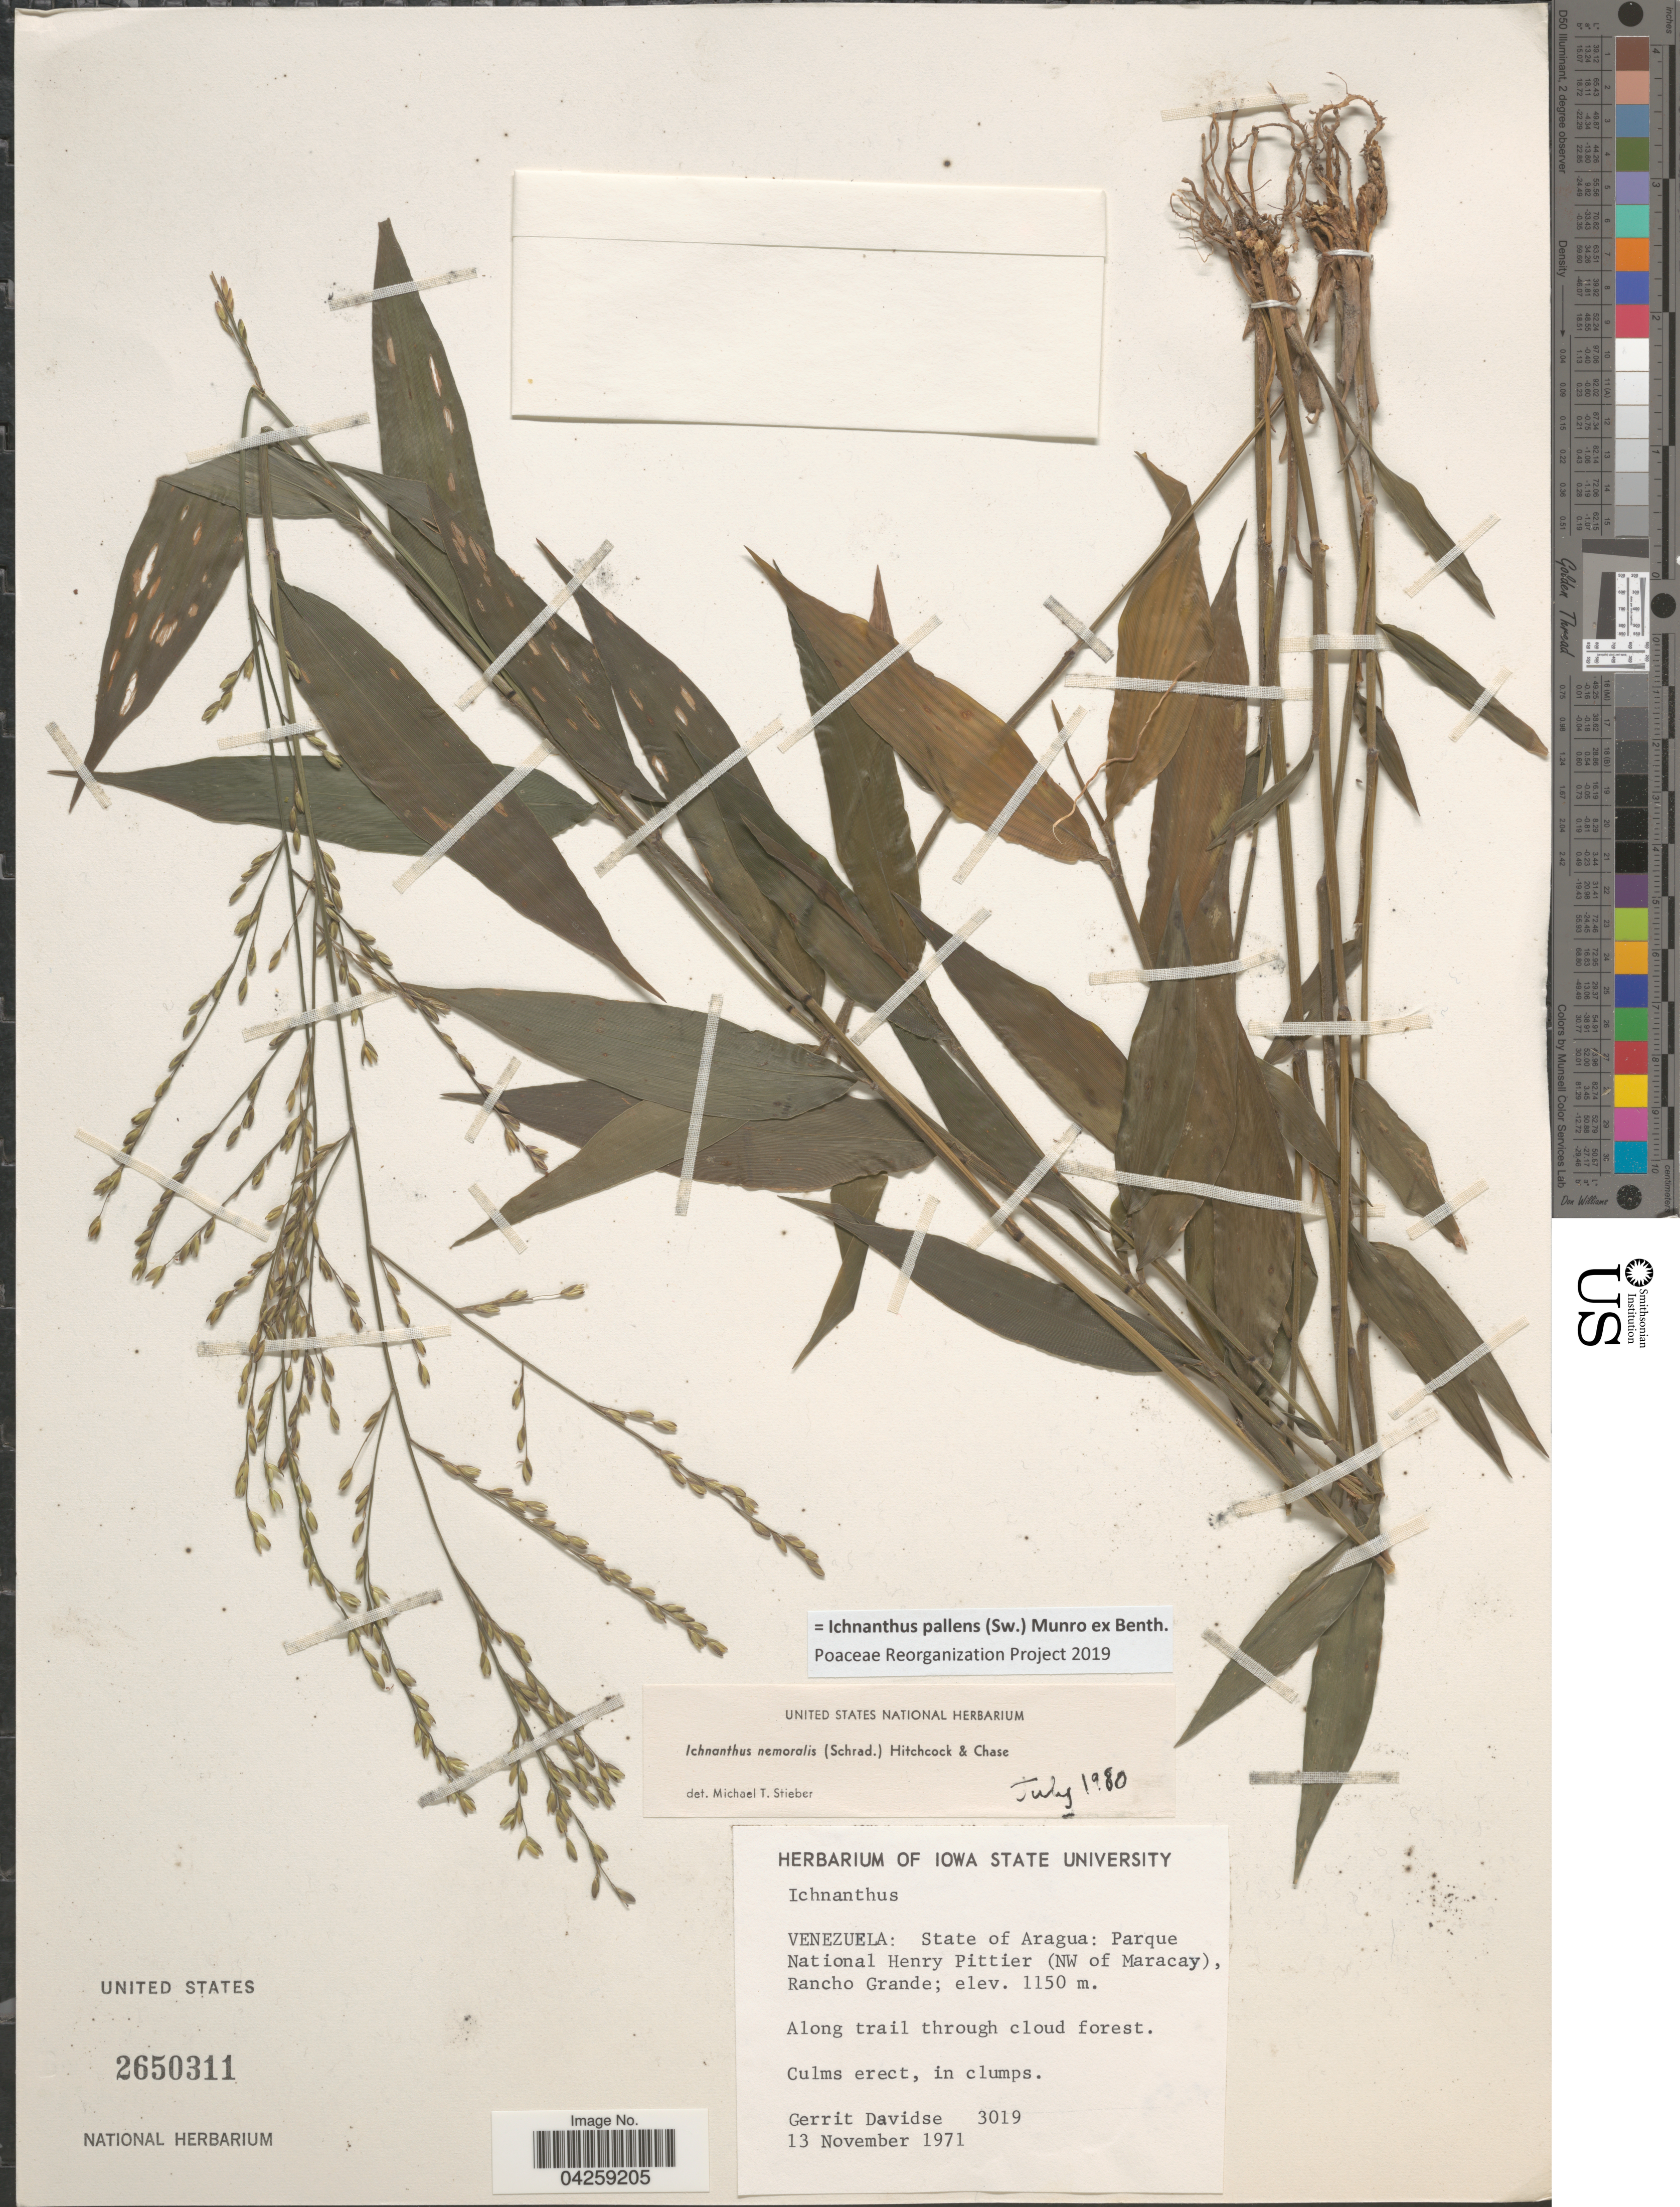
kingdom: Plantae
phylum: Tracheophyta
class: Liliopsida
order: Poales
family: Poaceae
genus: Ichnanthus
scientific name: Ichnanthus pallens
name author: (Sw.) Munro ex Benth.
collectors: G. Davidse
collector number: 3019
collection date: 1971-11-13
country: Venezuela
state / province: Aragua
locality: Parque National Henry Pittier (NW of Maracay), Rancho Grande; Along trail through cloud forest.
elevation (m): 1150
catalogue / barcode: US 2650311